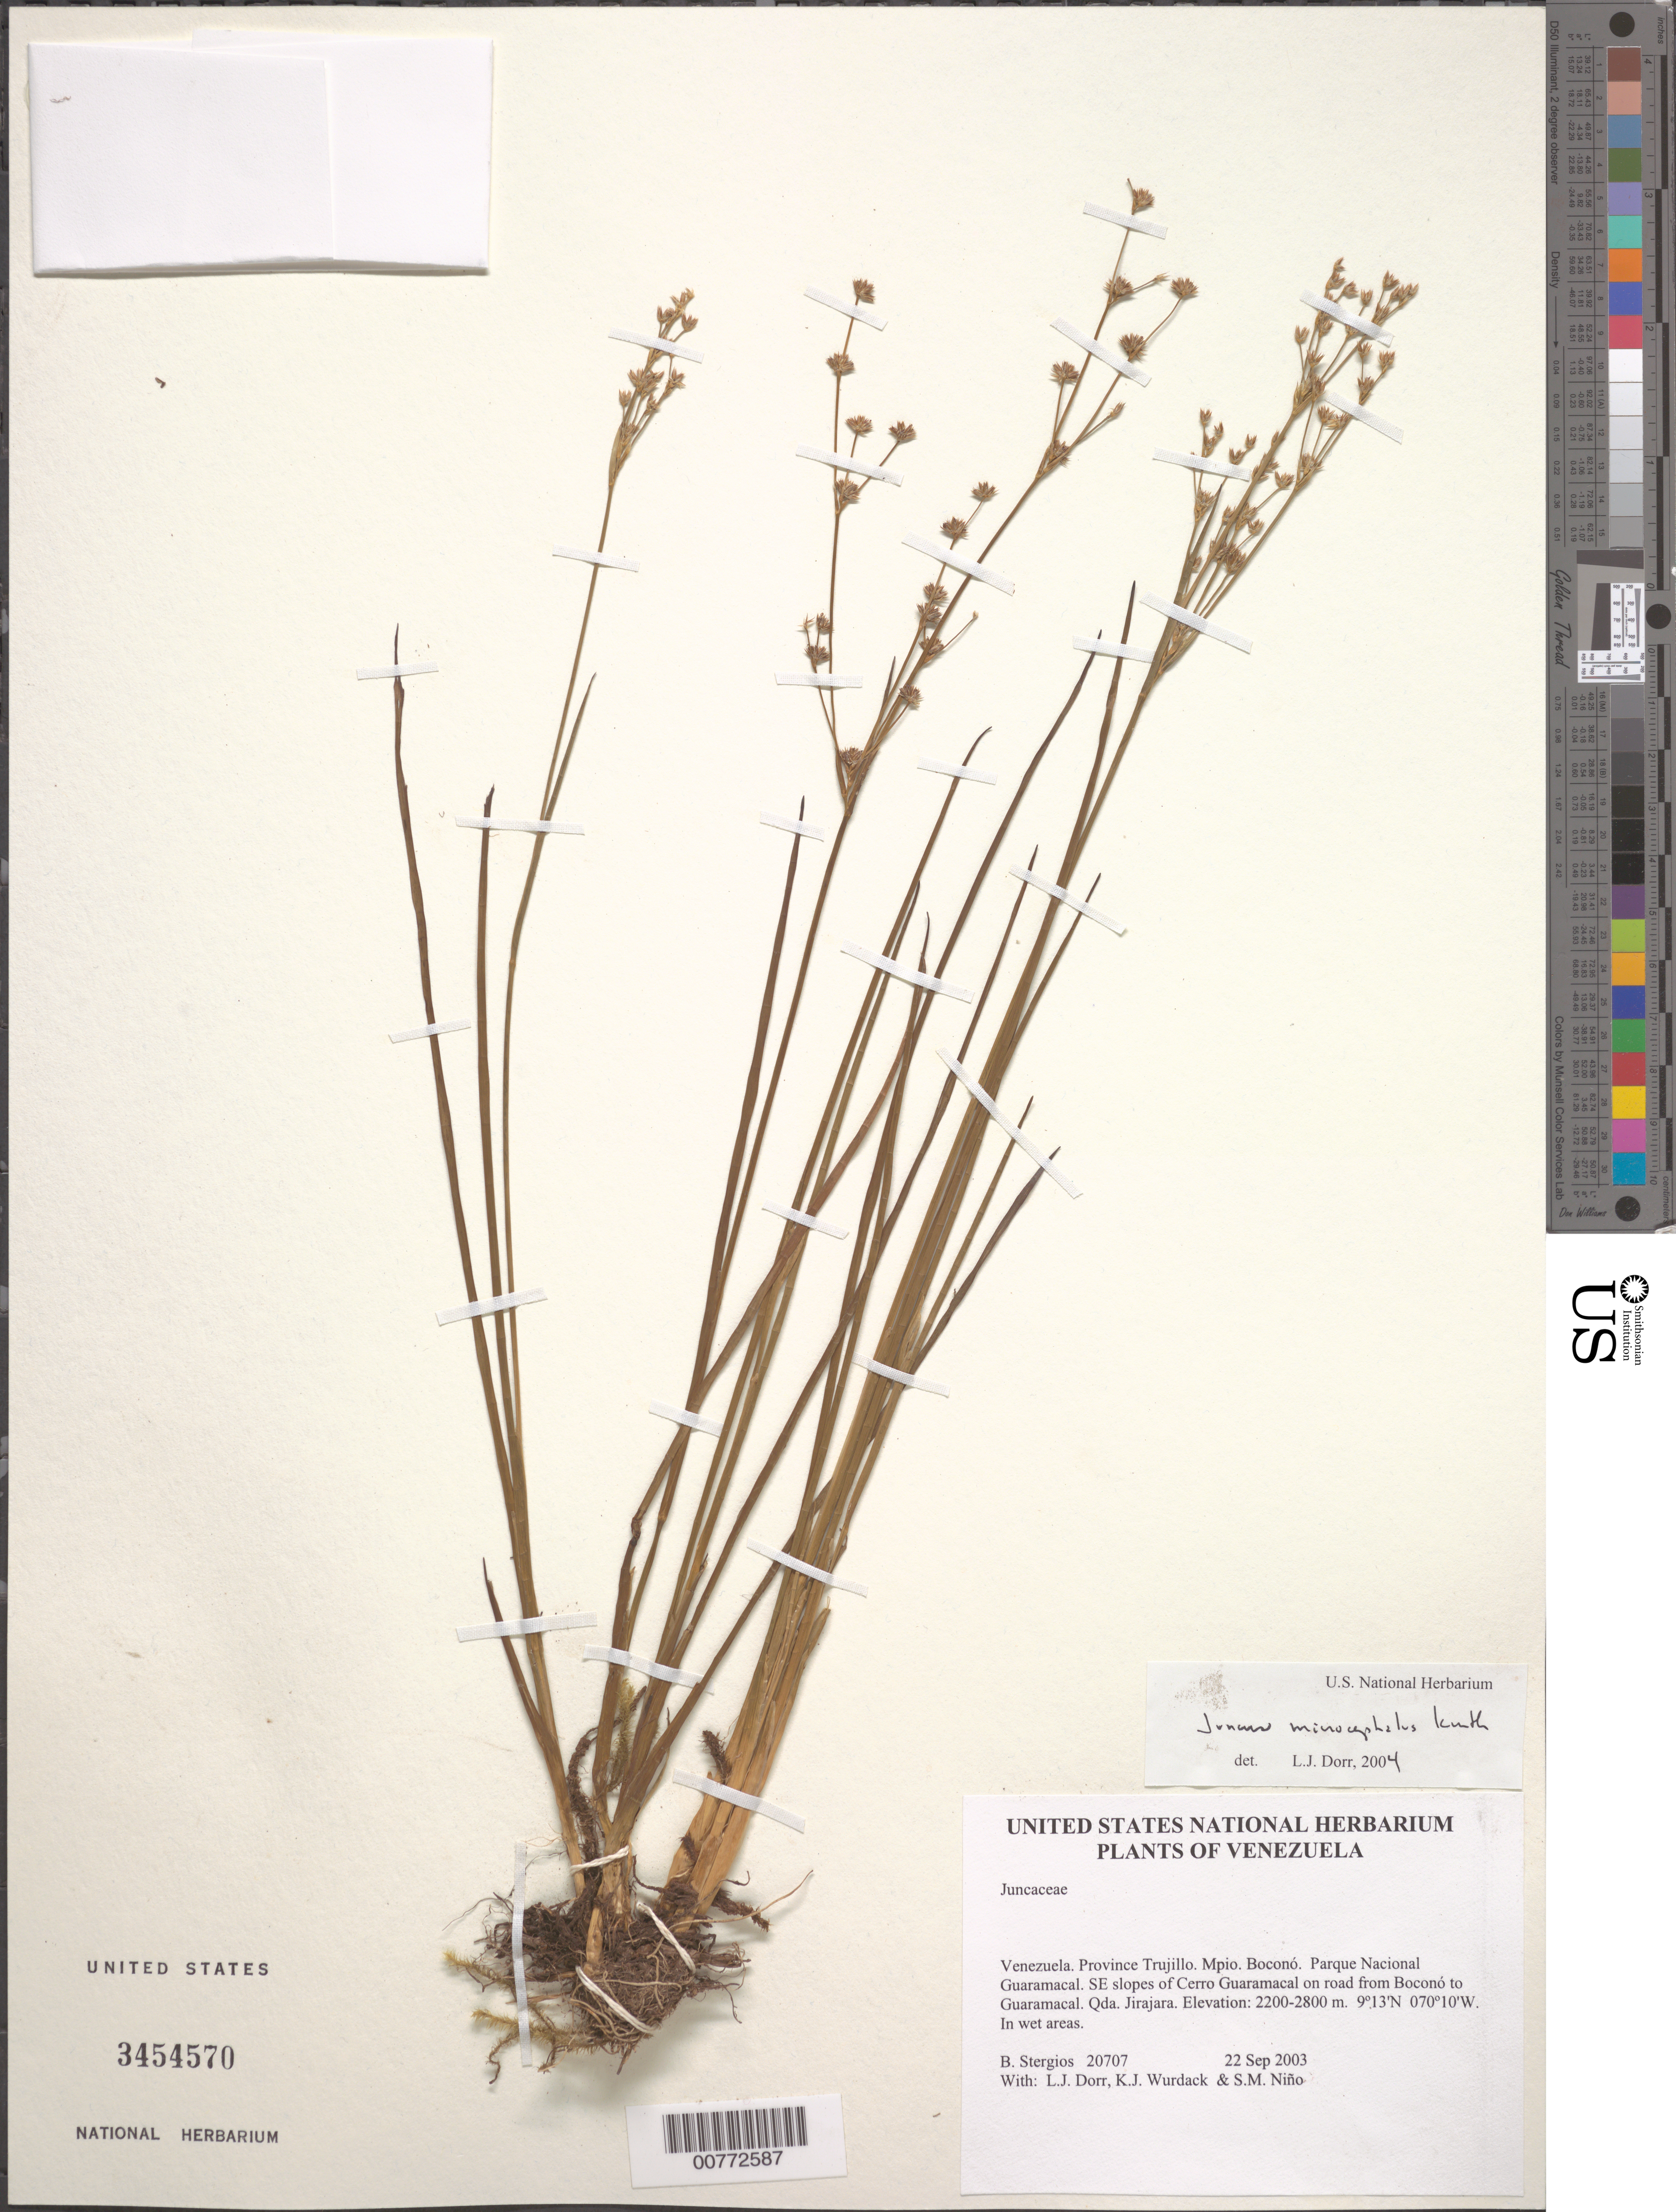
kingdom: Plantae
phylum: Tracheophyta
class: Liliopsida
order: Poales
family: Juncaceae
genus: Juncus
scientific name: Juncus microcephalus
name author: Kunth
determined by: Dorr, L. J., (BOT), Smithsonian Institution - National Museum of Natural History (UNITED STATES)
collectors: B. G. Stergios, L. J. Dorr, K. Wurdack & S. M. Niño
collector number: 20707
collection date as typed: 22 Sep 2003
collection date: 2003-09-22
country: Venezuela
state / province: Trujillo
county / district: Boconó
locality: Parque Nacional Guaramacal. SE slopes of Cerro Guaramacal on road from Boconó to Guaramacal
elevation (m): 2200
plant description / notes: AAU, PORT, US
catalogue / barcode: US 3454570